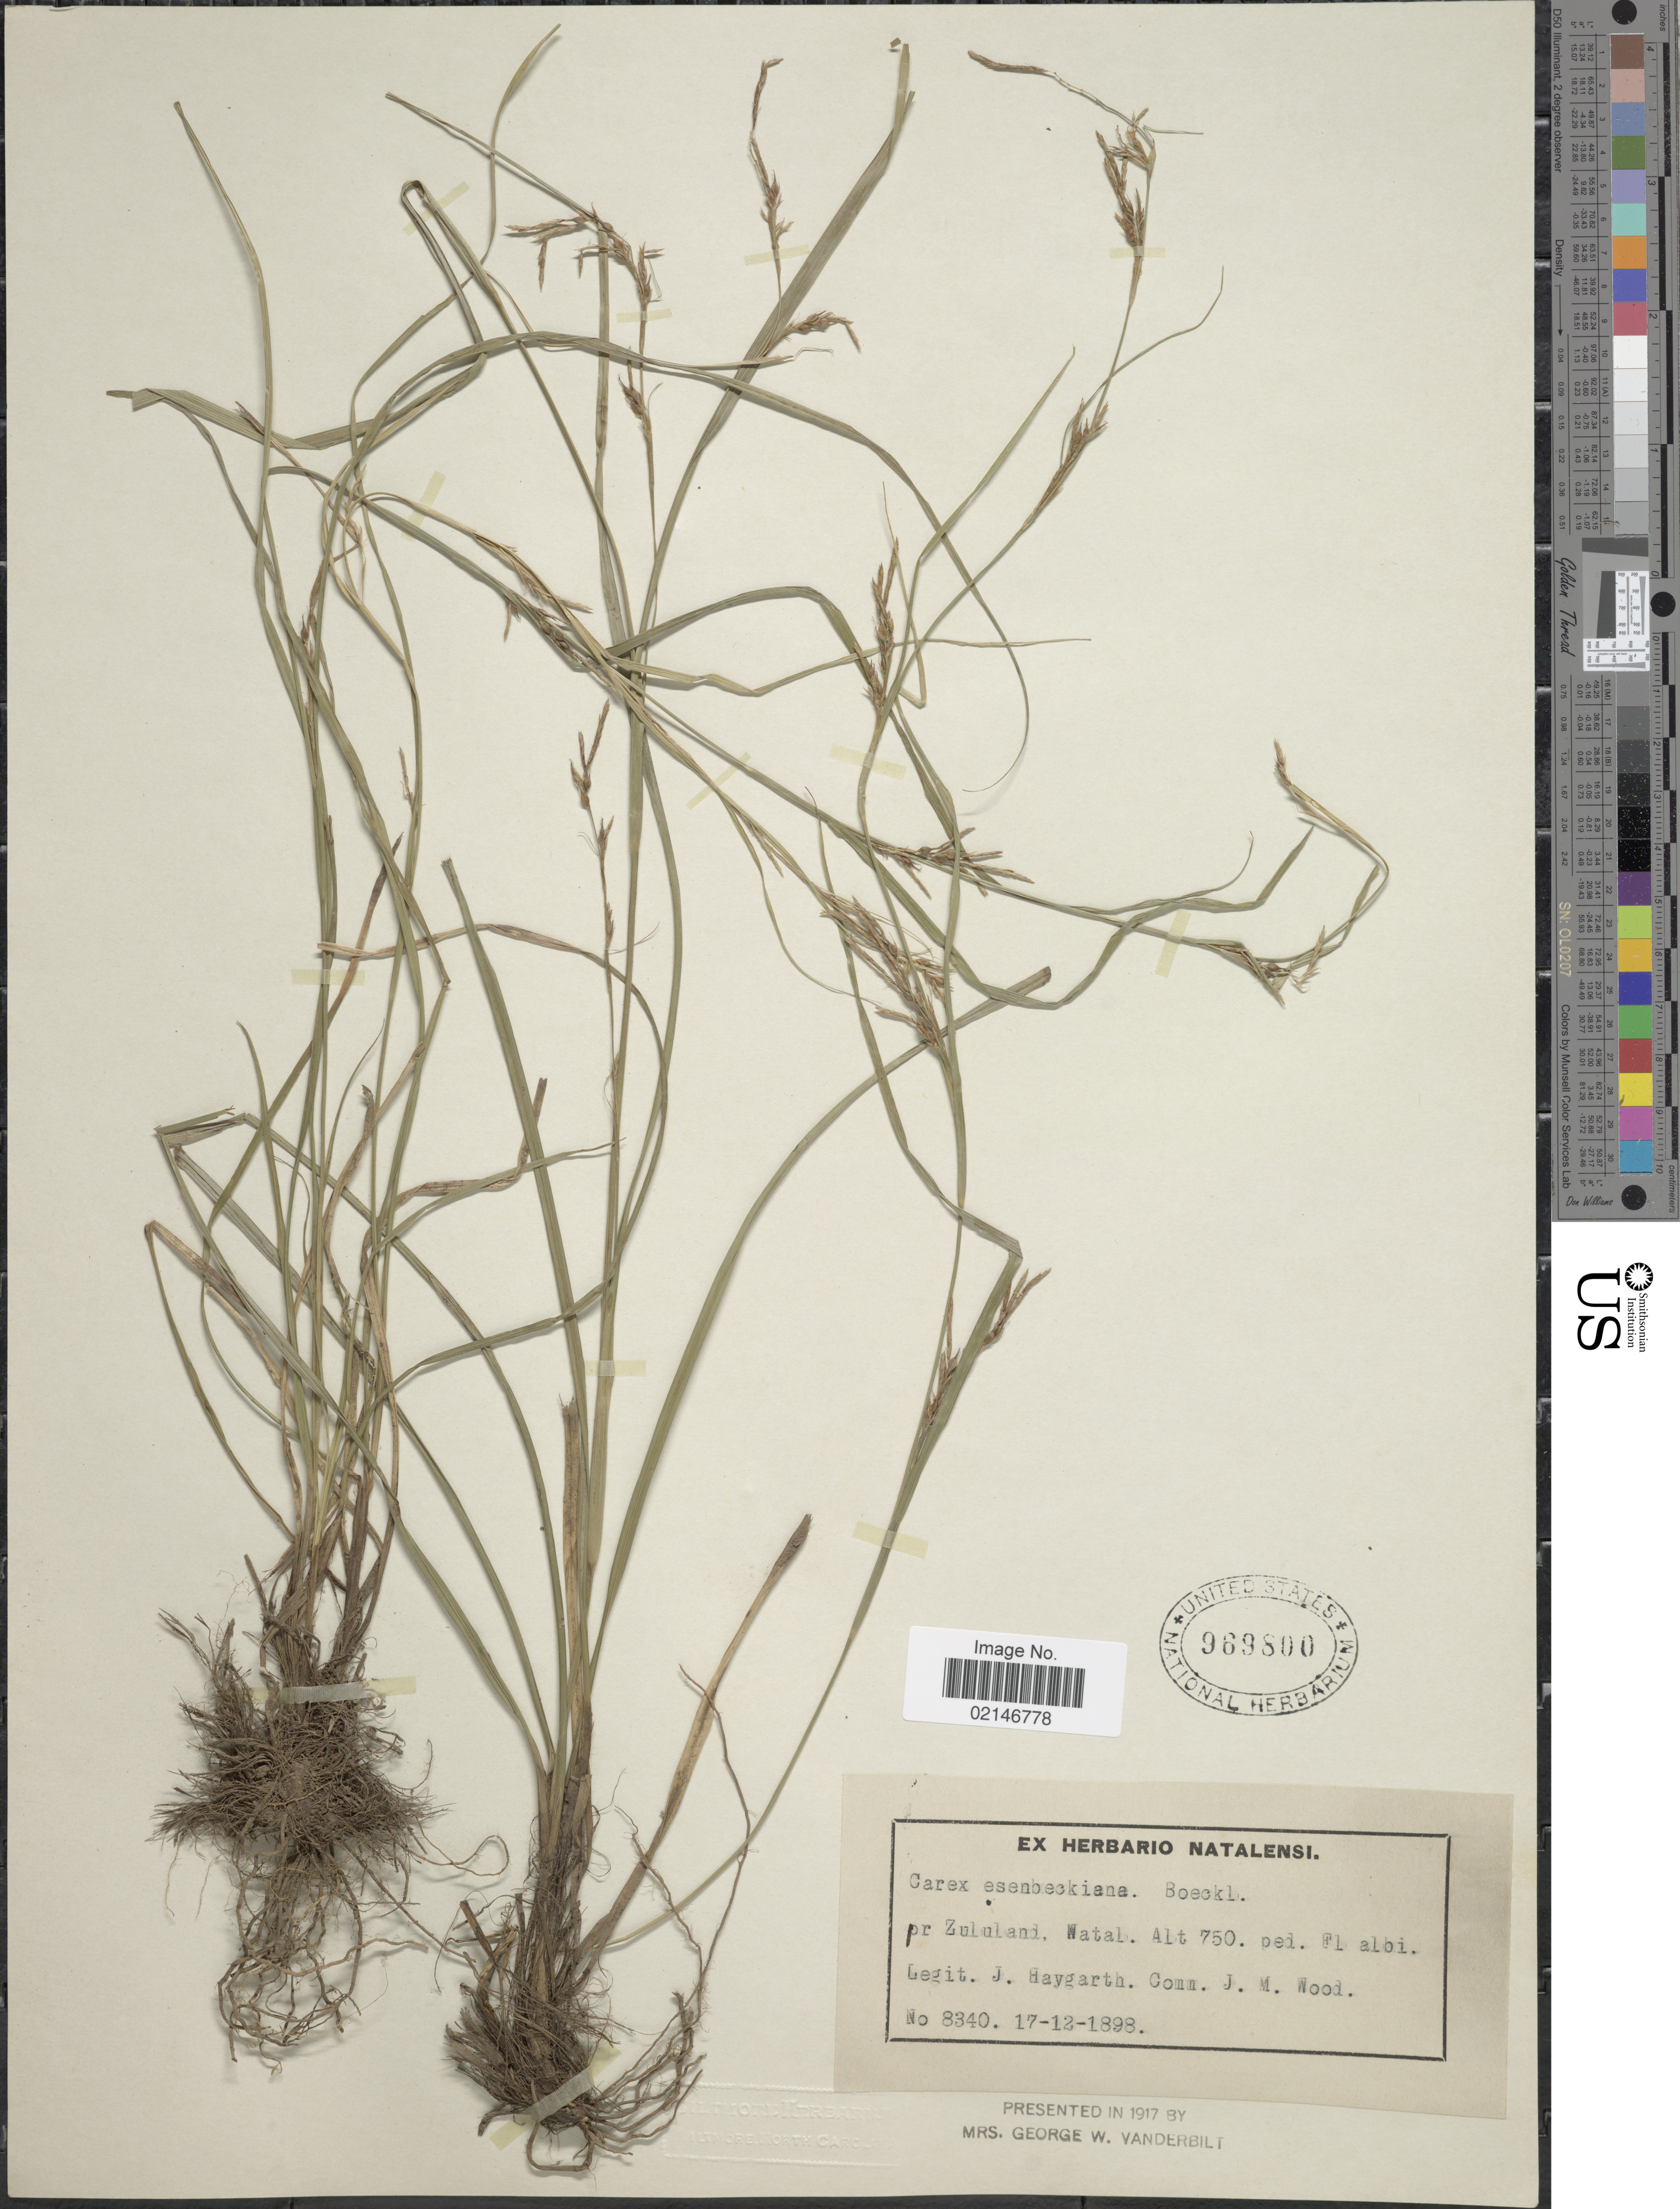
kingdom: Plantae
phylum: Tracheophyta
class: Liliopsida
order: Poales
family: Cyperaceae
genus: Carex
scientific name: Carex spartea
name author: Wahlenb.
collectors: J. Haygarth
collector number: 8340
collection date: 1898-12-17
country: South Africa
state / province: KwaZulu-Natal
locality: Pr. Zululand, Natal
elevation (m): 229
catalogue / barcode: US 969800